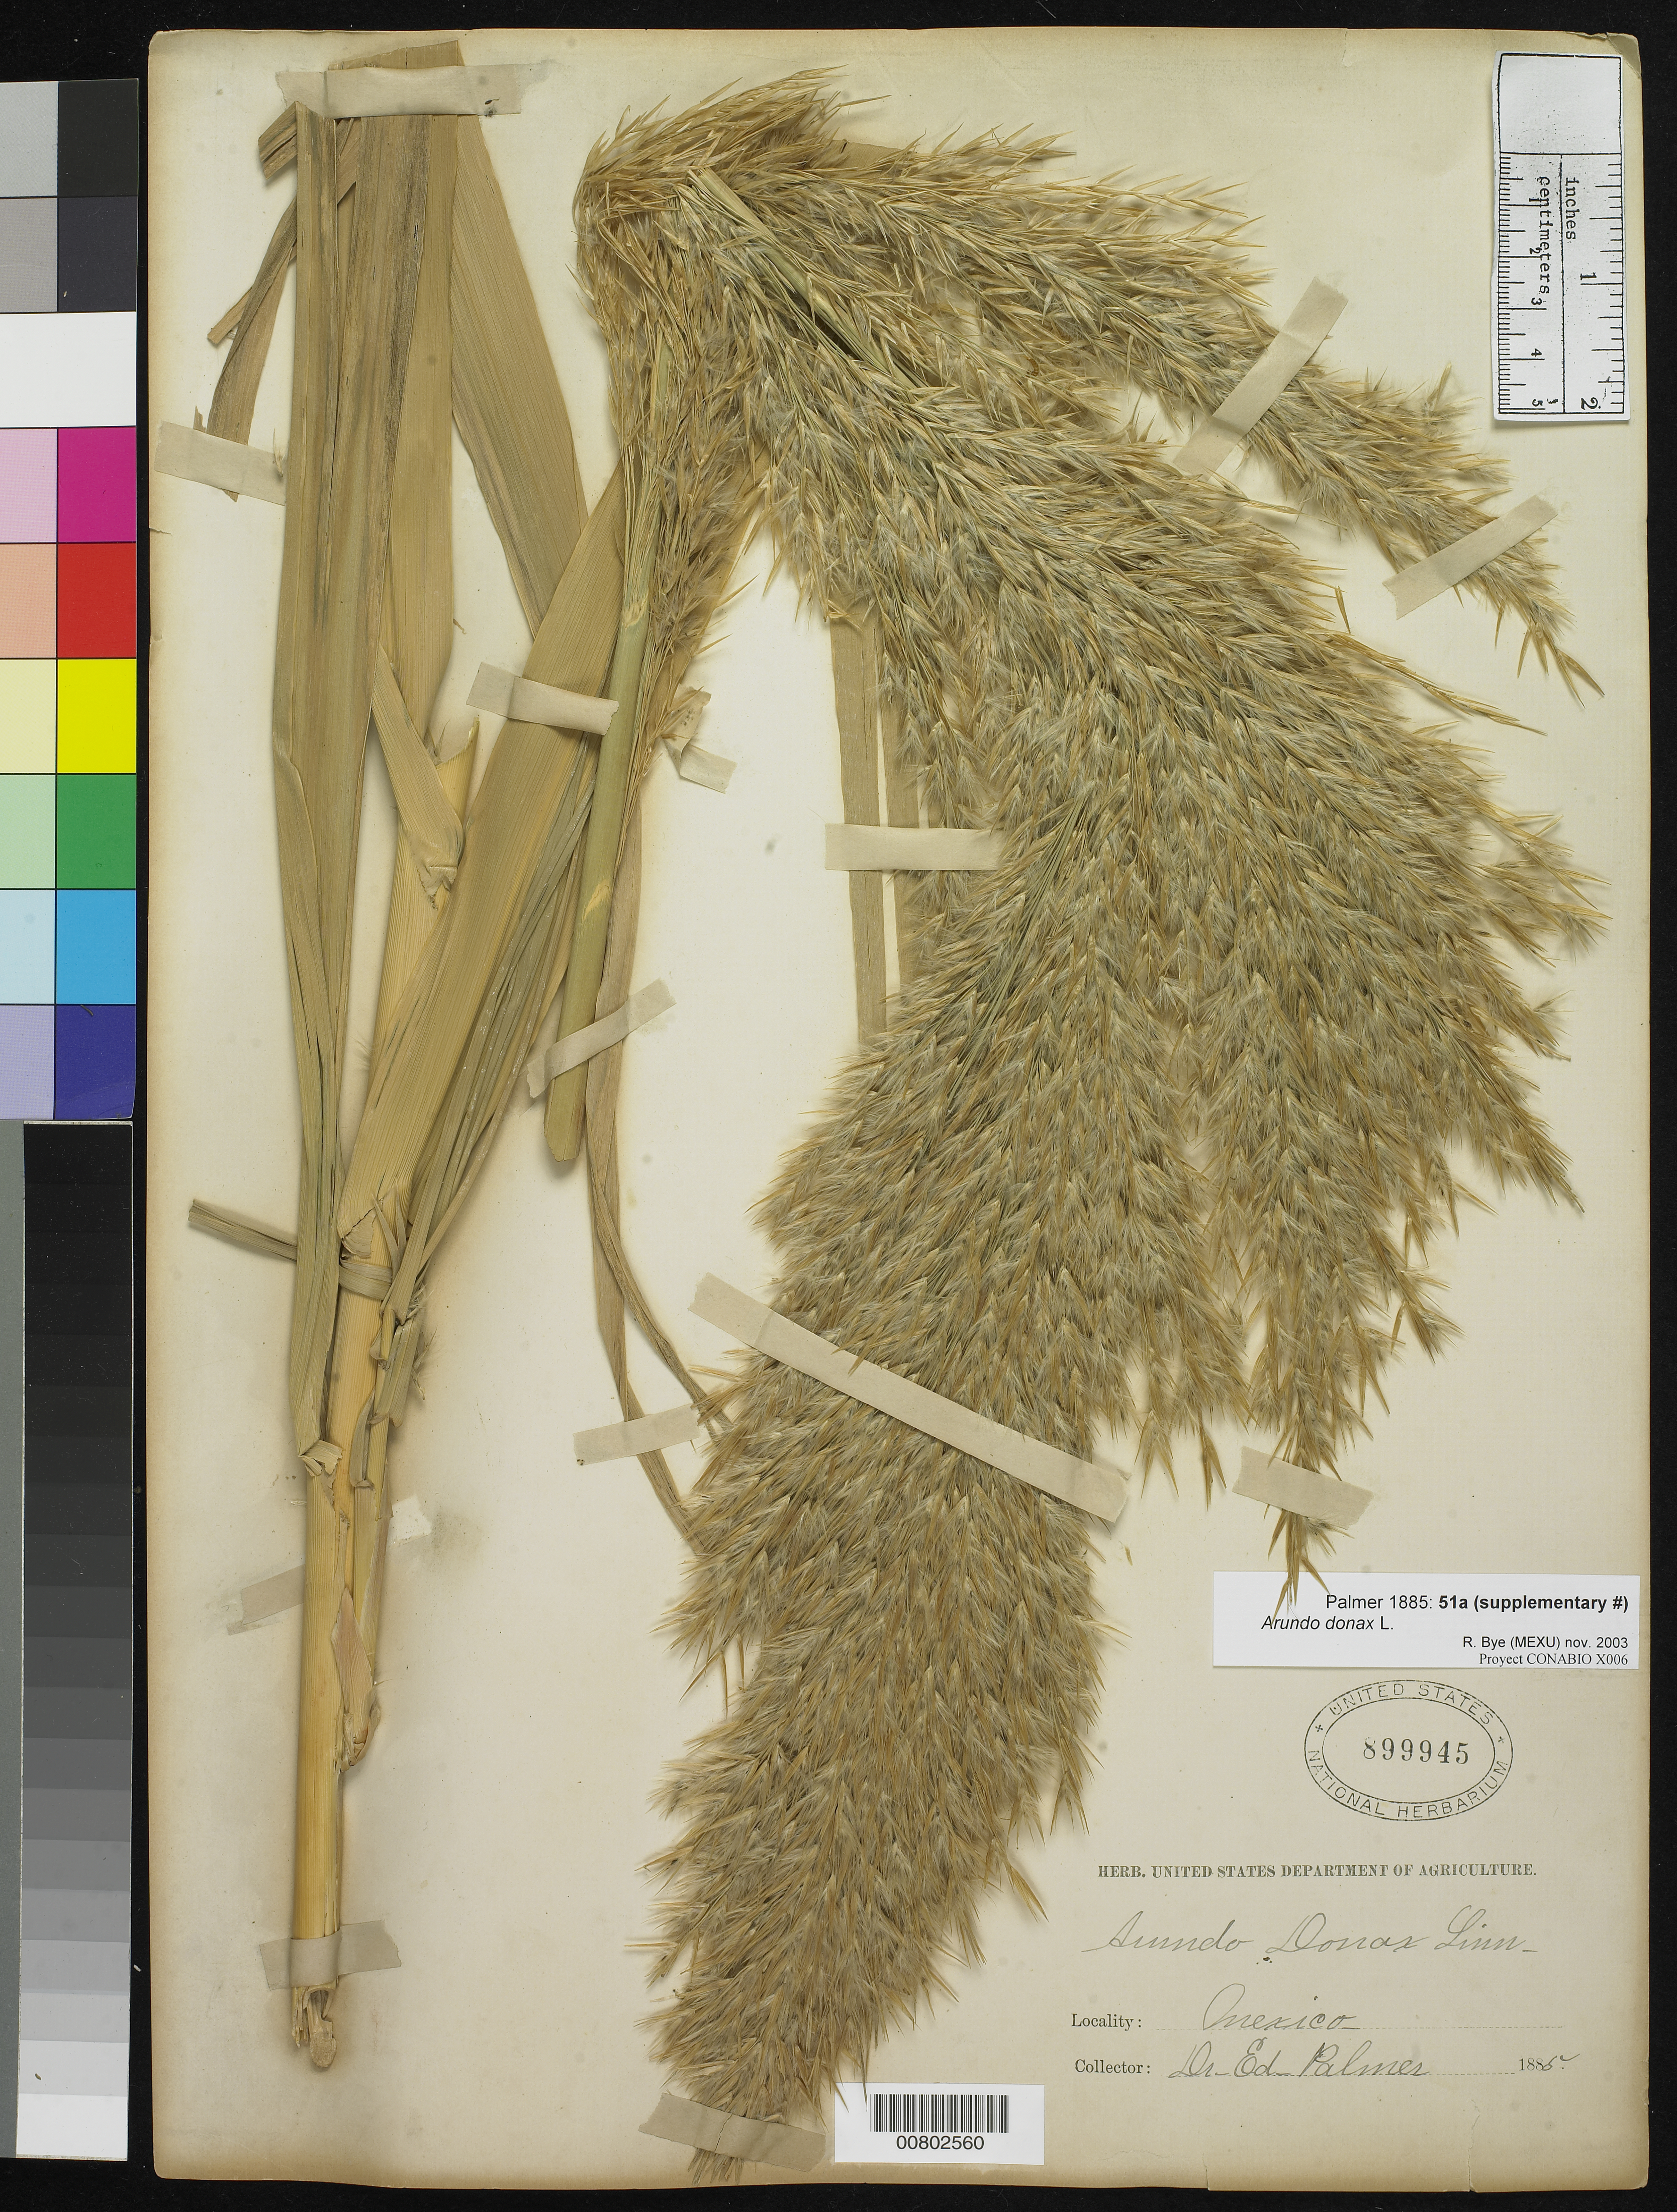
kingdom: Plantae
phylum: Tracheophyta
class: Liliopsida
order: Poales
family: Poaceae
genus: Arundo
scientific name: Arundo donax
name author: L.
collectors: E. Palmer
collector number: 51a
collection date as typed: Aug 1885 to -- Nov 1885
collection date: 1885-08/1885-11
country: Mexico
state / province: Chihuahua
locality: SW Chihuahua.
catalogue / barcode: US 899945